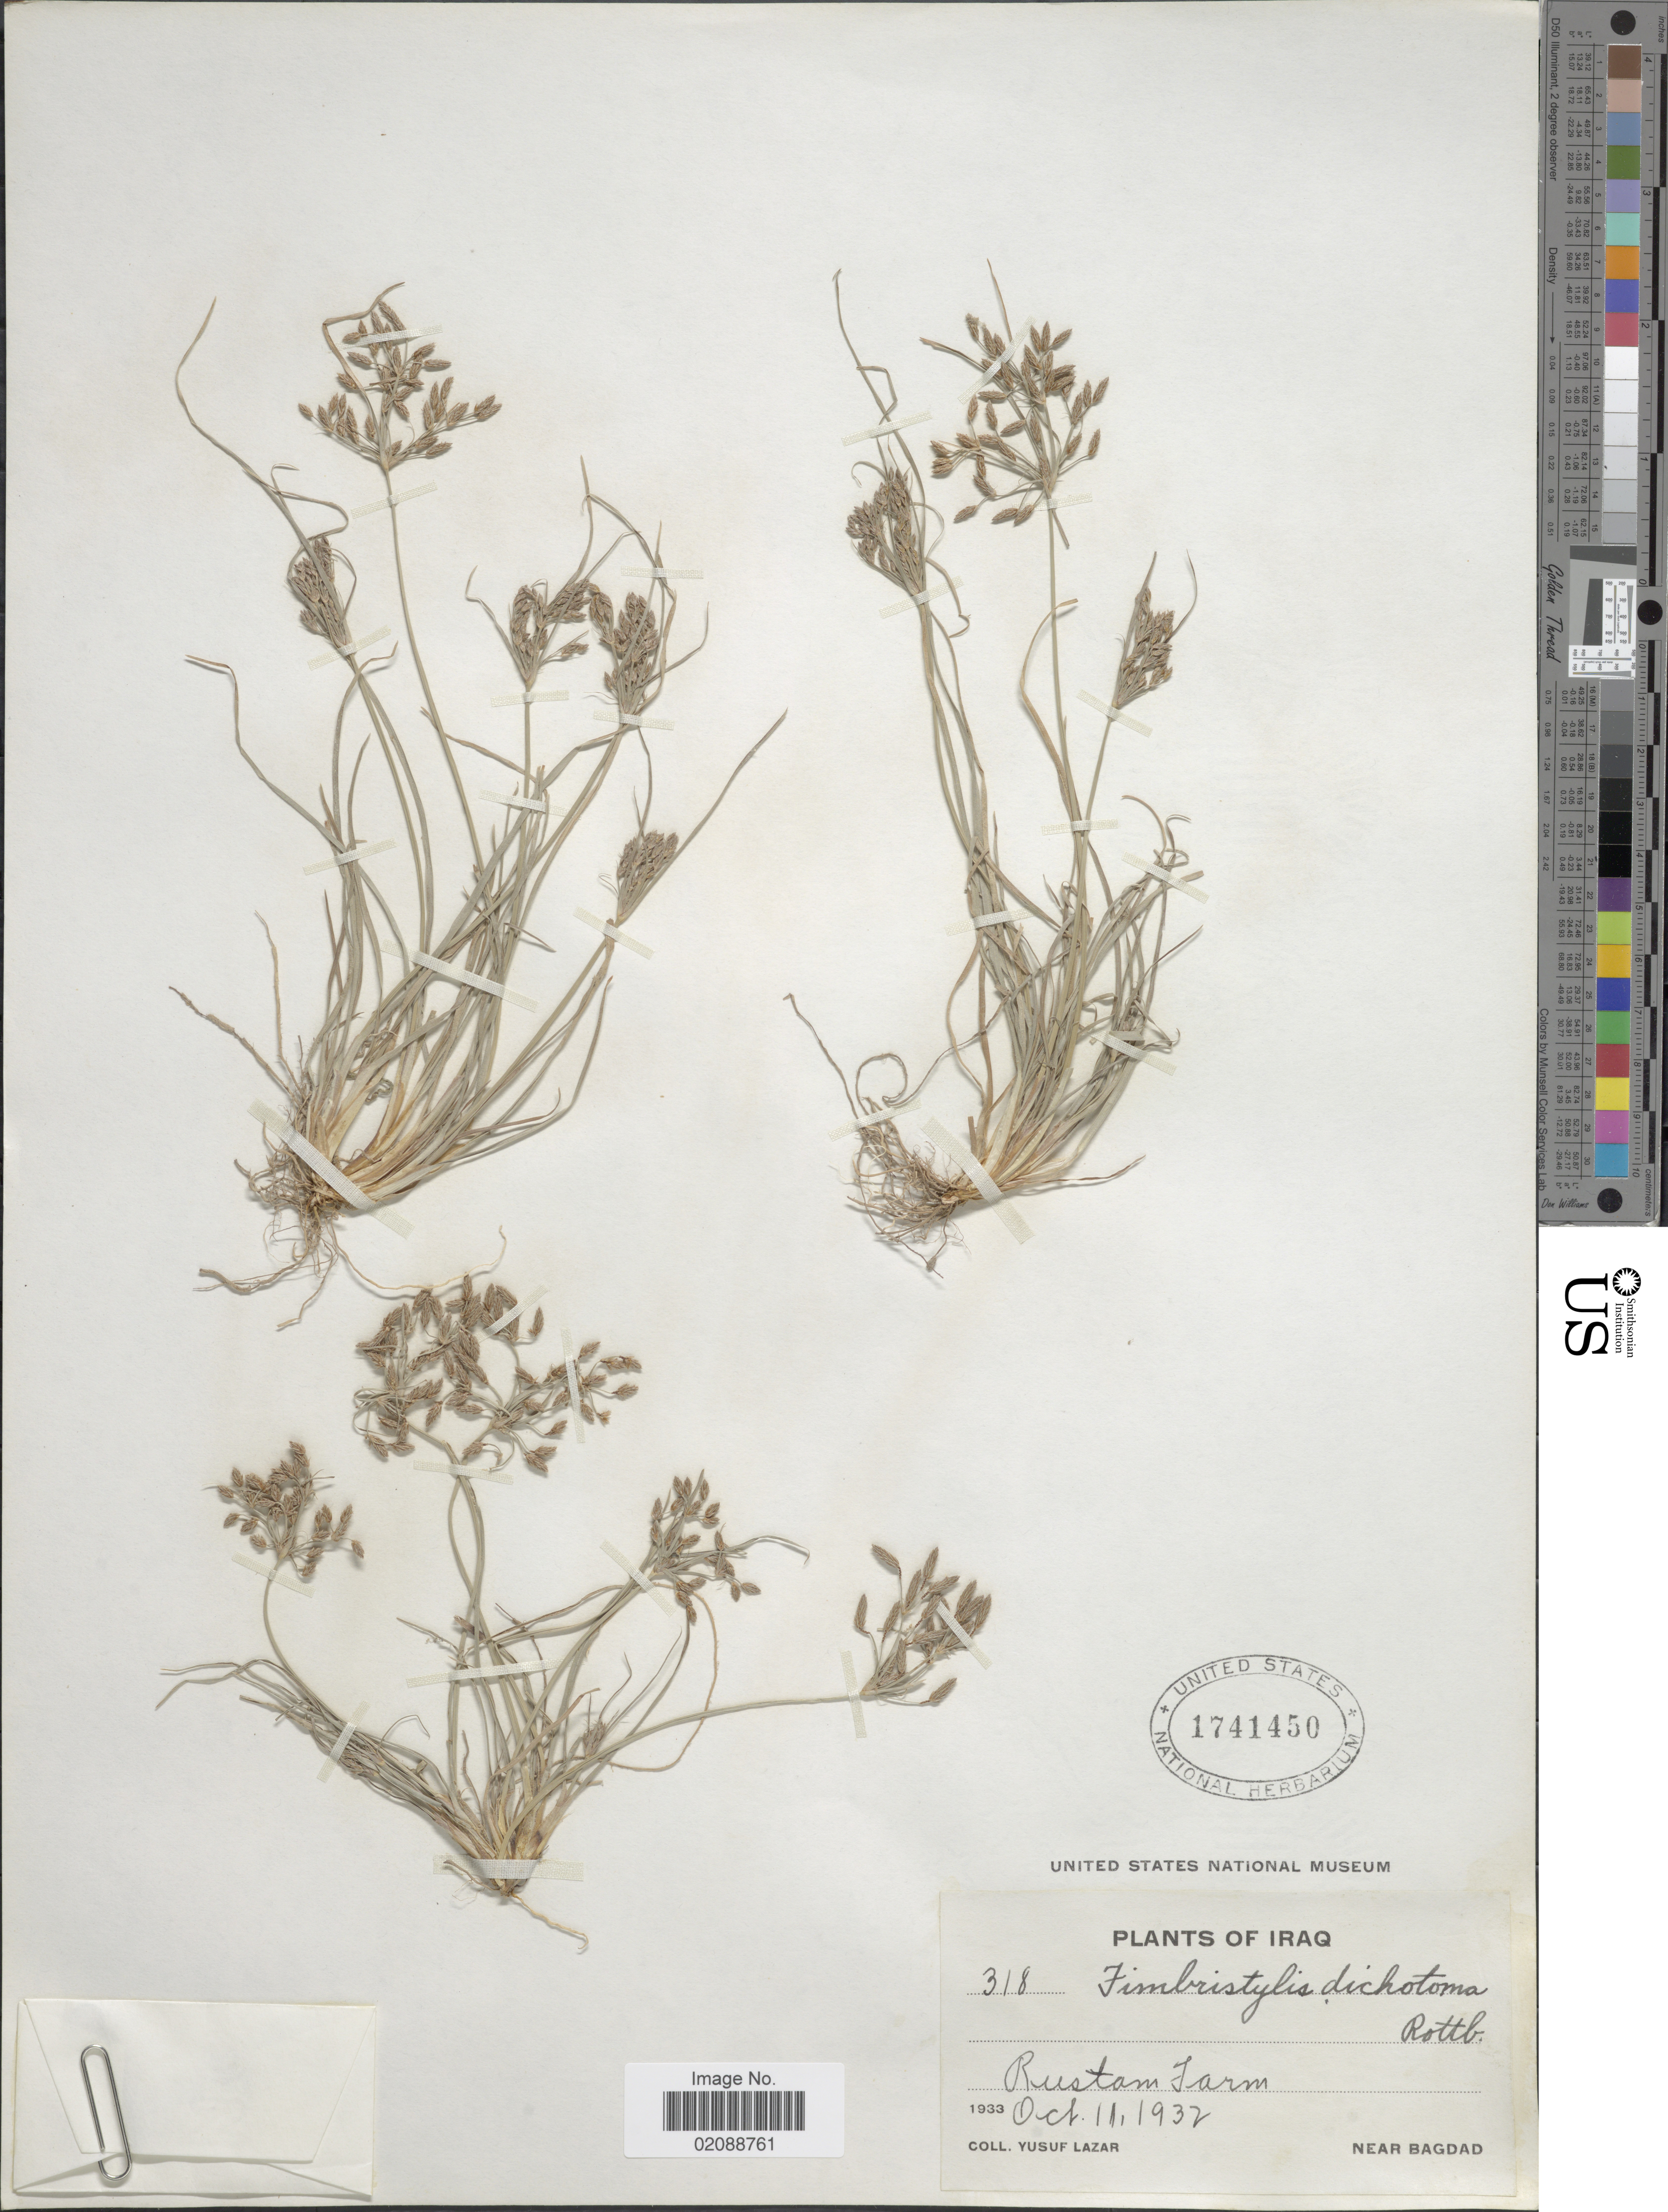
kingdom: Plantae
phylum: Tracheophyta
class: Liliopsida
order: Poales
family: Cyperaceae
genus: Fimbristylis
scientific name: Fimbristylis bisumbellata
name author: (Forssk.) Bubani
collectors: Y. Lazar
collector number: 318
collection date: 1932-10-11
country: Iraq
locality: Rustam Farm, Near Bagdad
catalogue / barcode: US 1741450